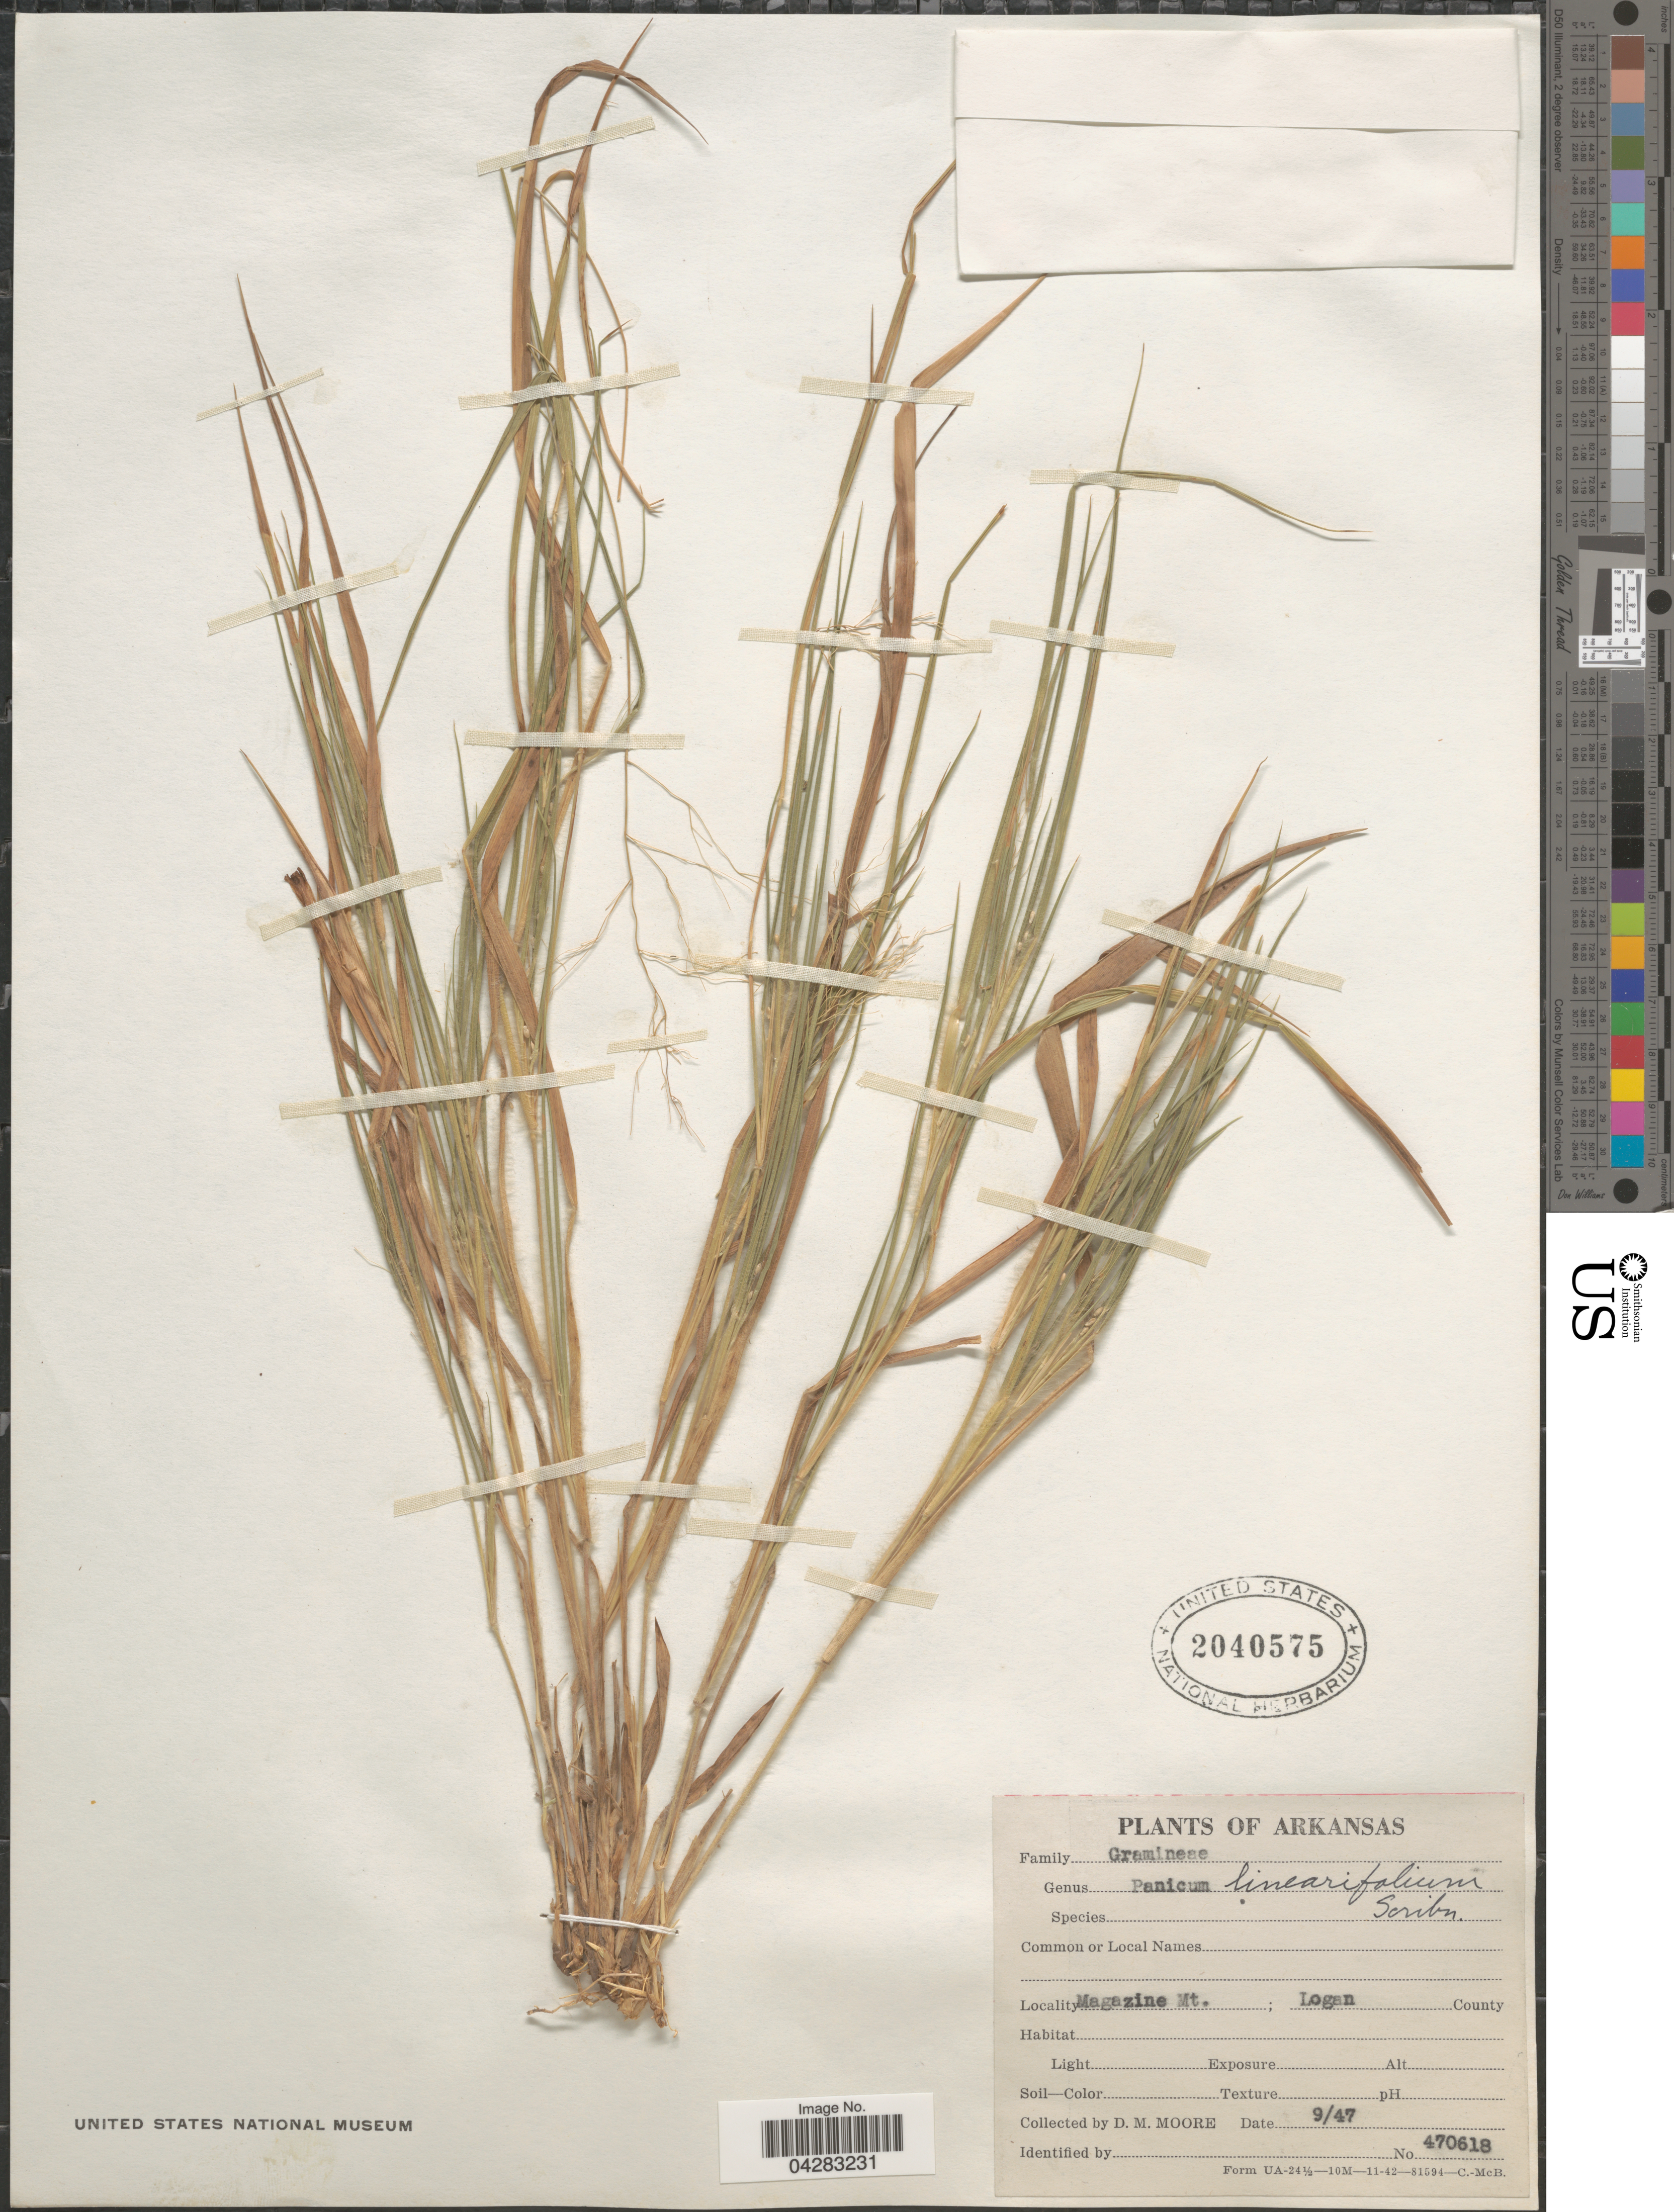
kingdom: Plantae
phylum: Tracheophyta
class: Liliopsida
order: Poales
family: Poaceae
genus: Dichanthelium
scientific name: Dichanthelium linearifolium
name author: (Scribn.) Gould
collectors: D. Moore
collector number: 470618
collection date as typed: Transcribed d/m/y: /9/47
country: United States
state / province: Arkansas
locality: Magazine Mt; Logan County.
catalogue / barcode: US 2040575